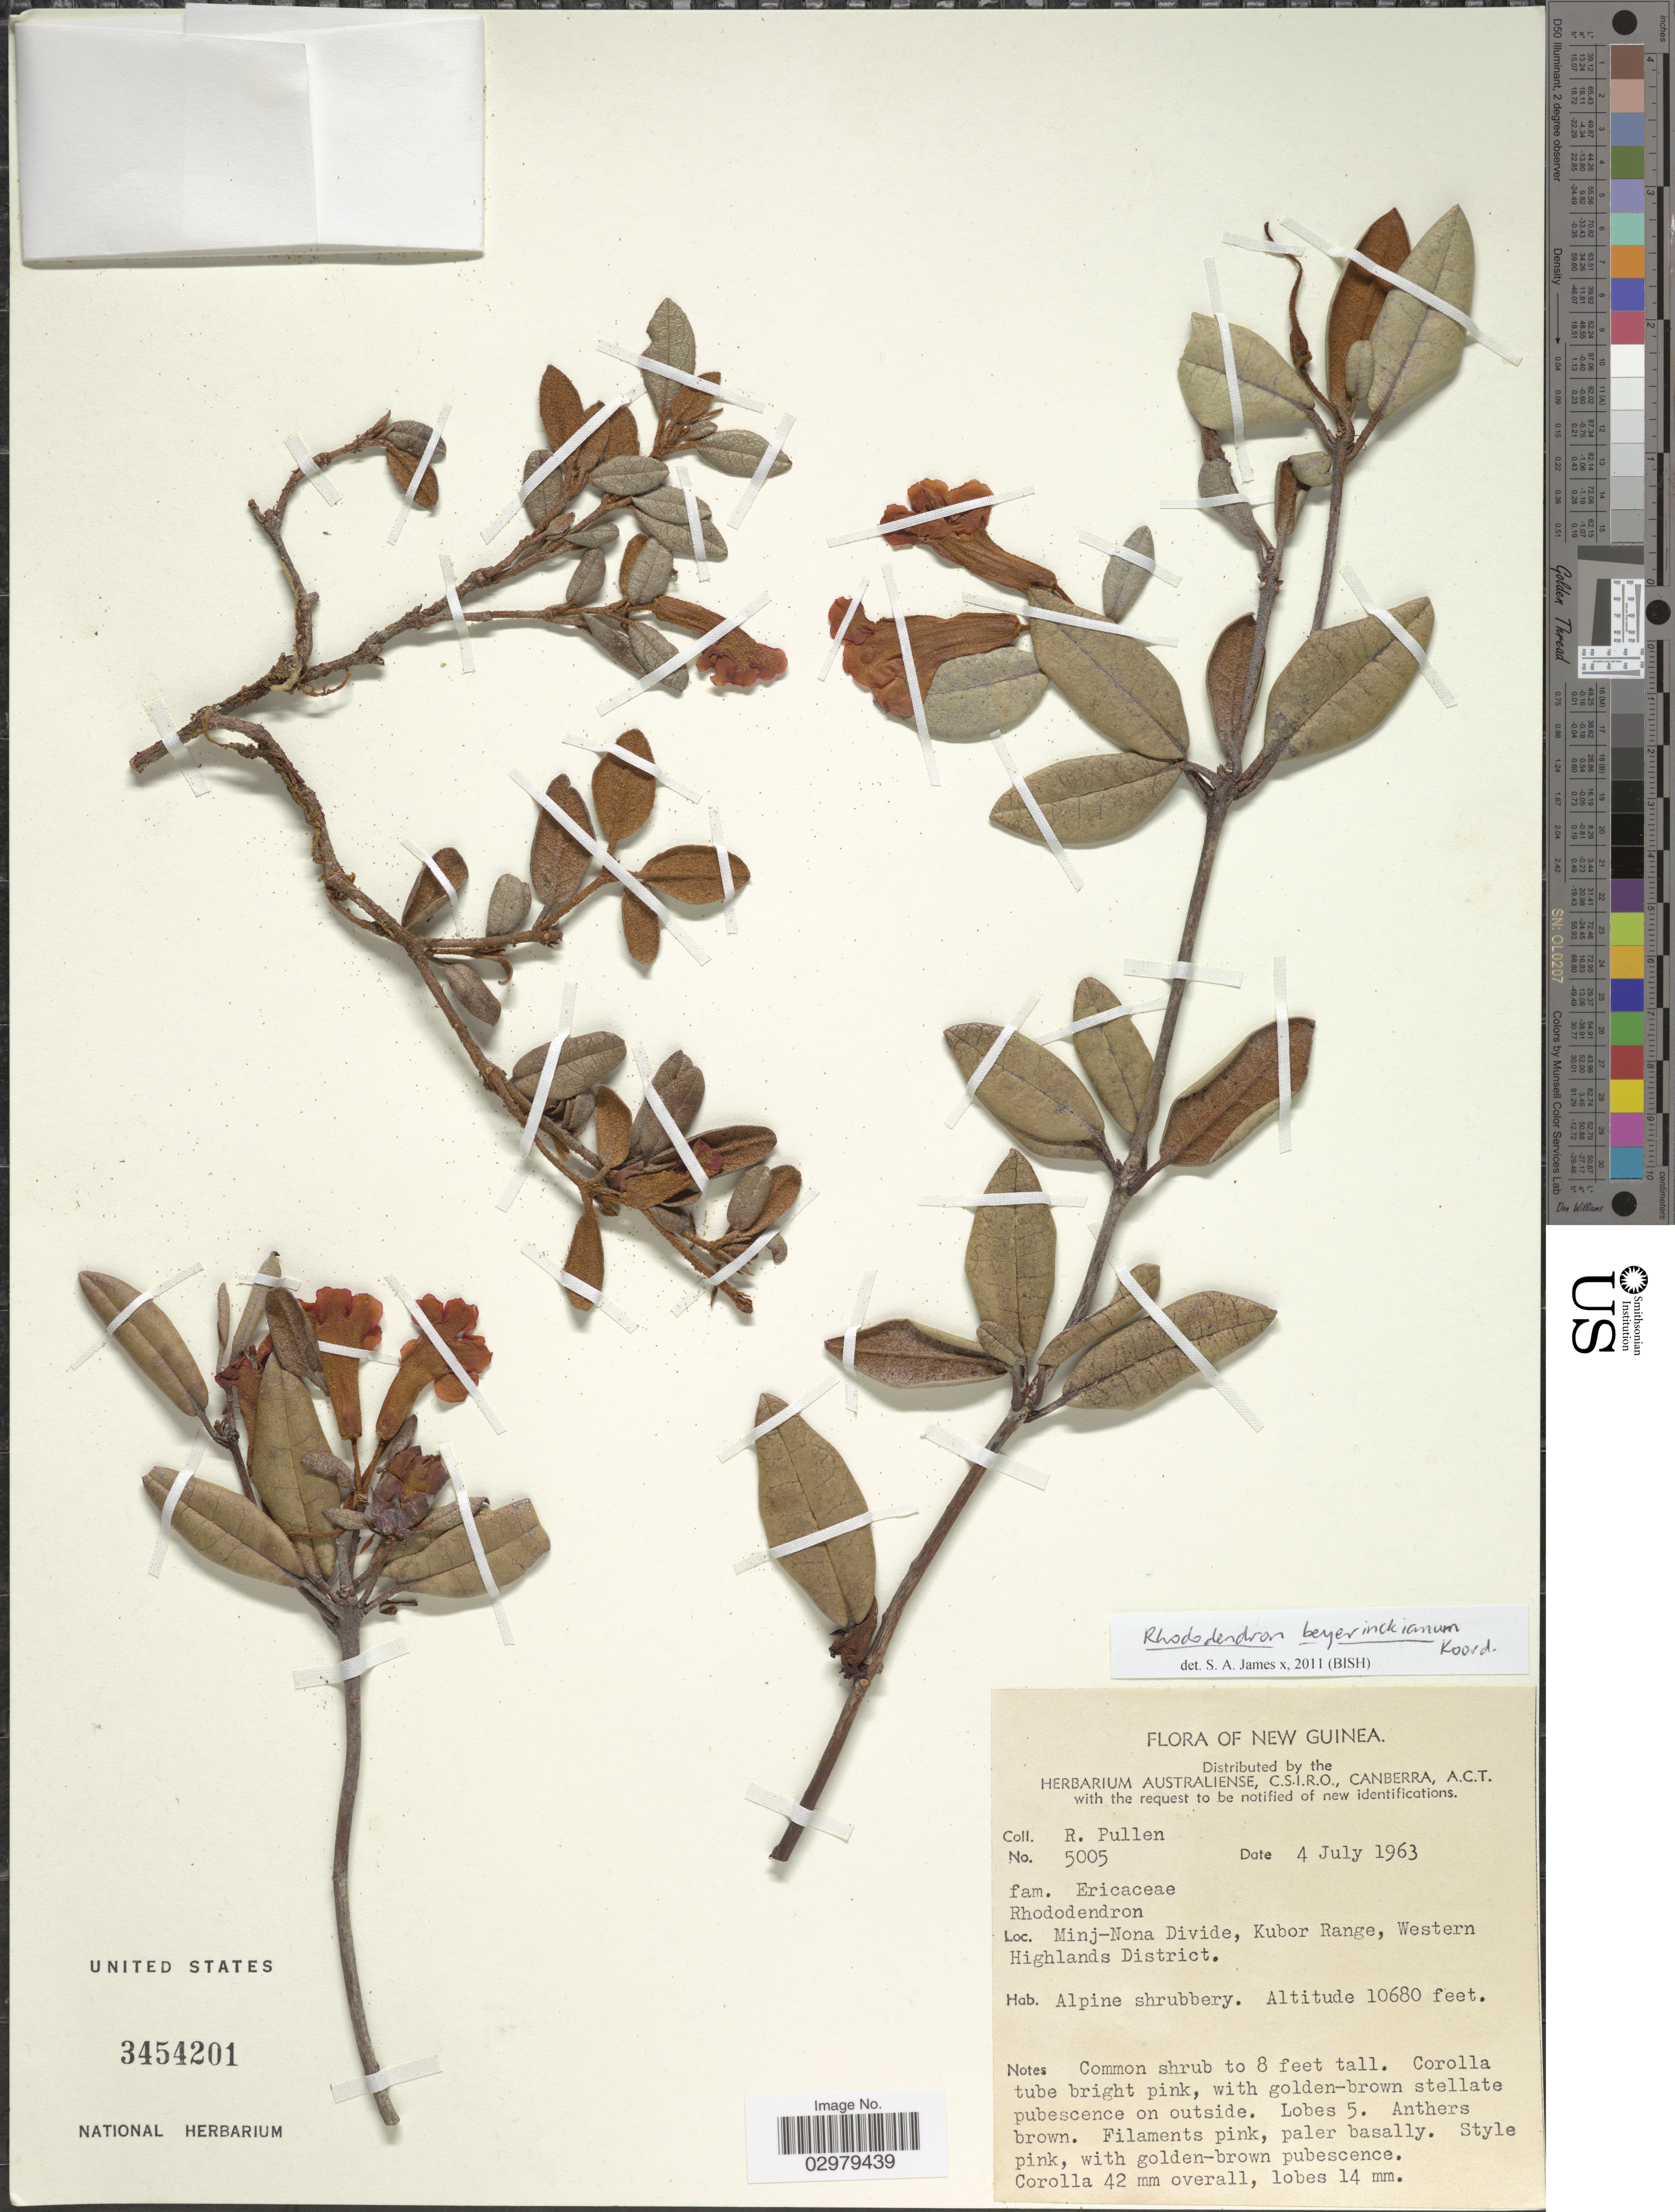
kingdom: Plantae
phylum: Tracheophyta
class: Magnoliopsida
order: Ericales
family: Ericaceae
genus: Rhododendron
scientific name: Rhododendron beyerinckianum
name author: Koord.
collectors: R. Pullen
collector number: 5005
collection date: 1963-07-04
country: Papua New Guinea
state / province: Western Highlands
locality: New Guinea. Minj-Nona Divide, Kubor Range, Western Highlands District.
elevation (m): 3255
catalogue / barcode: US 3454201